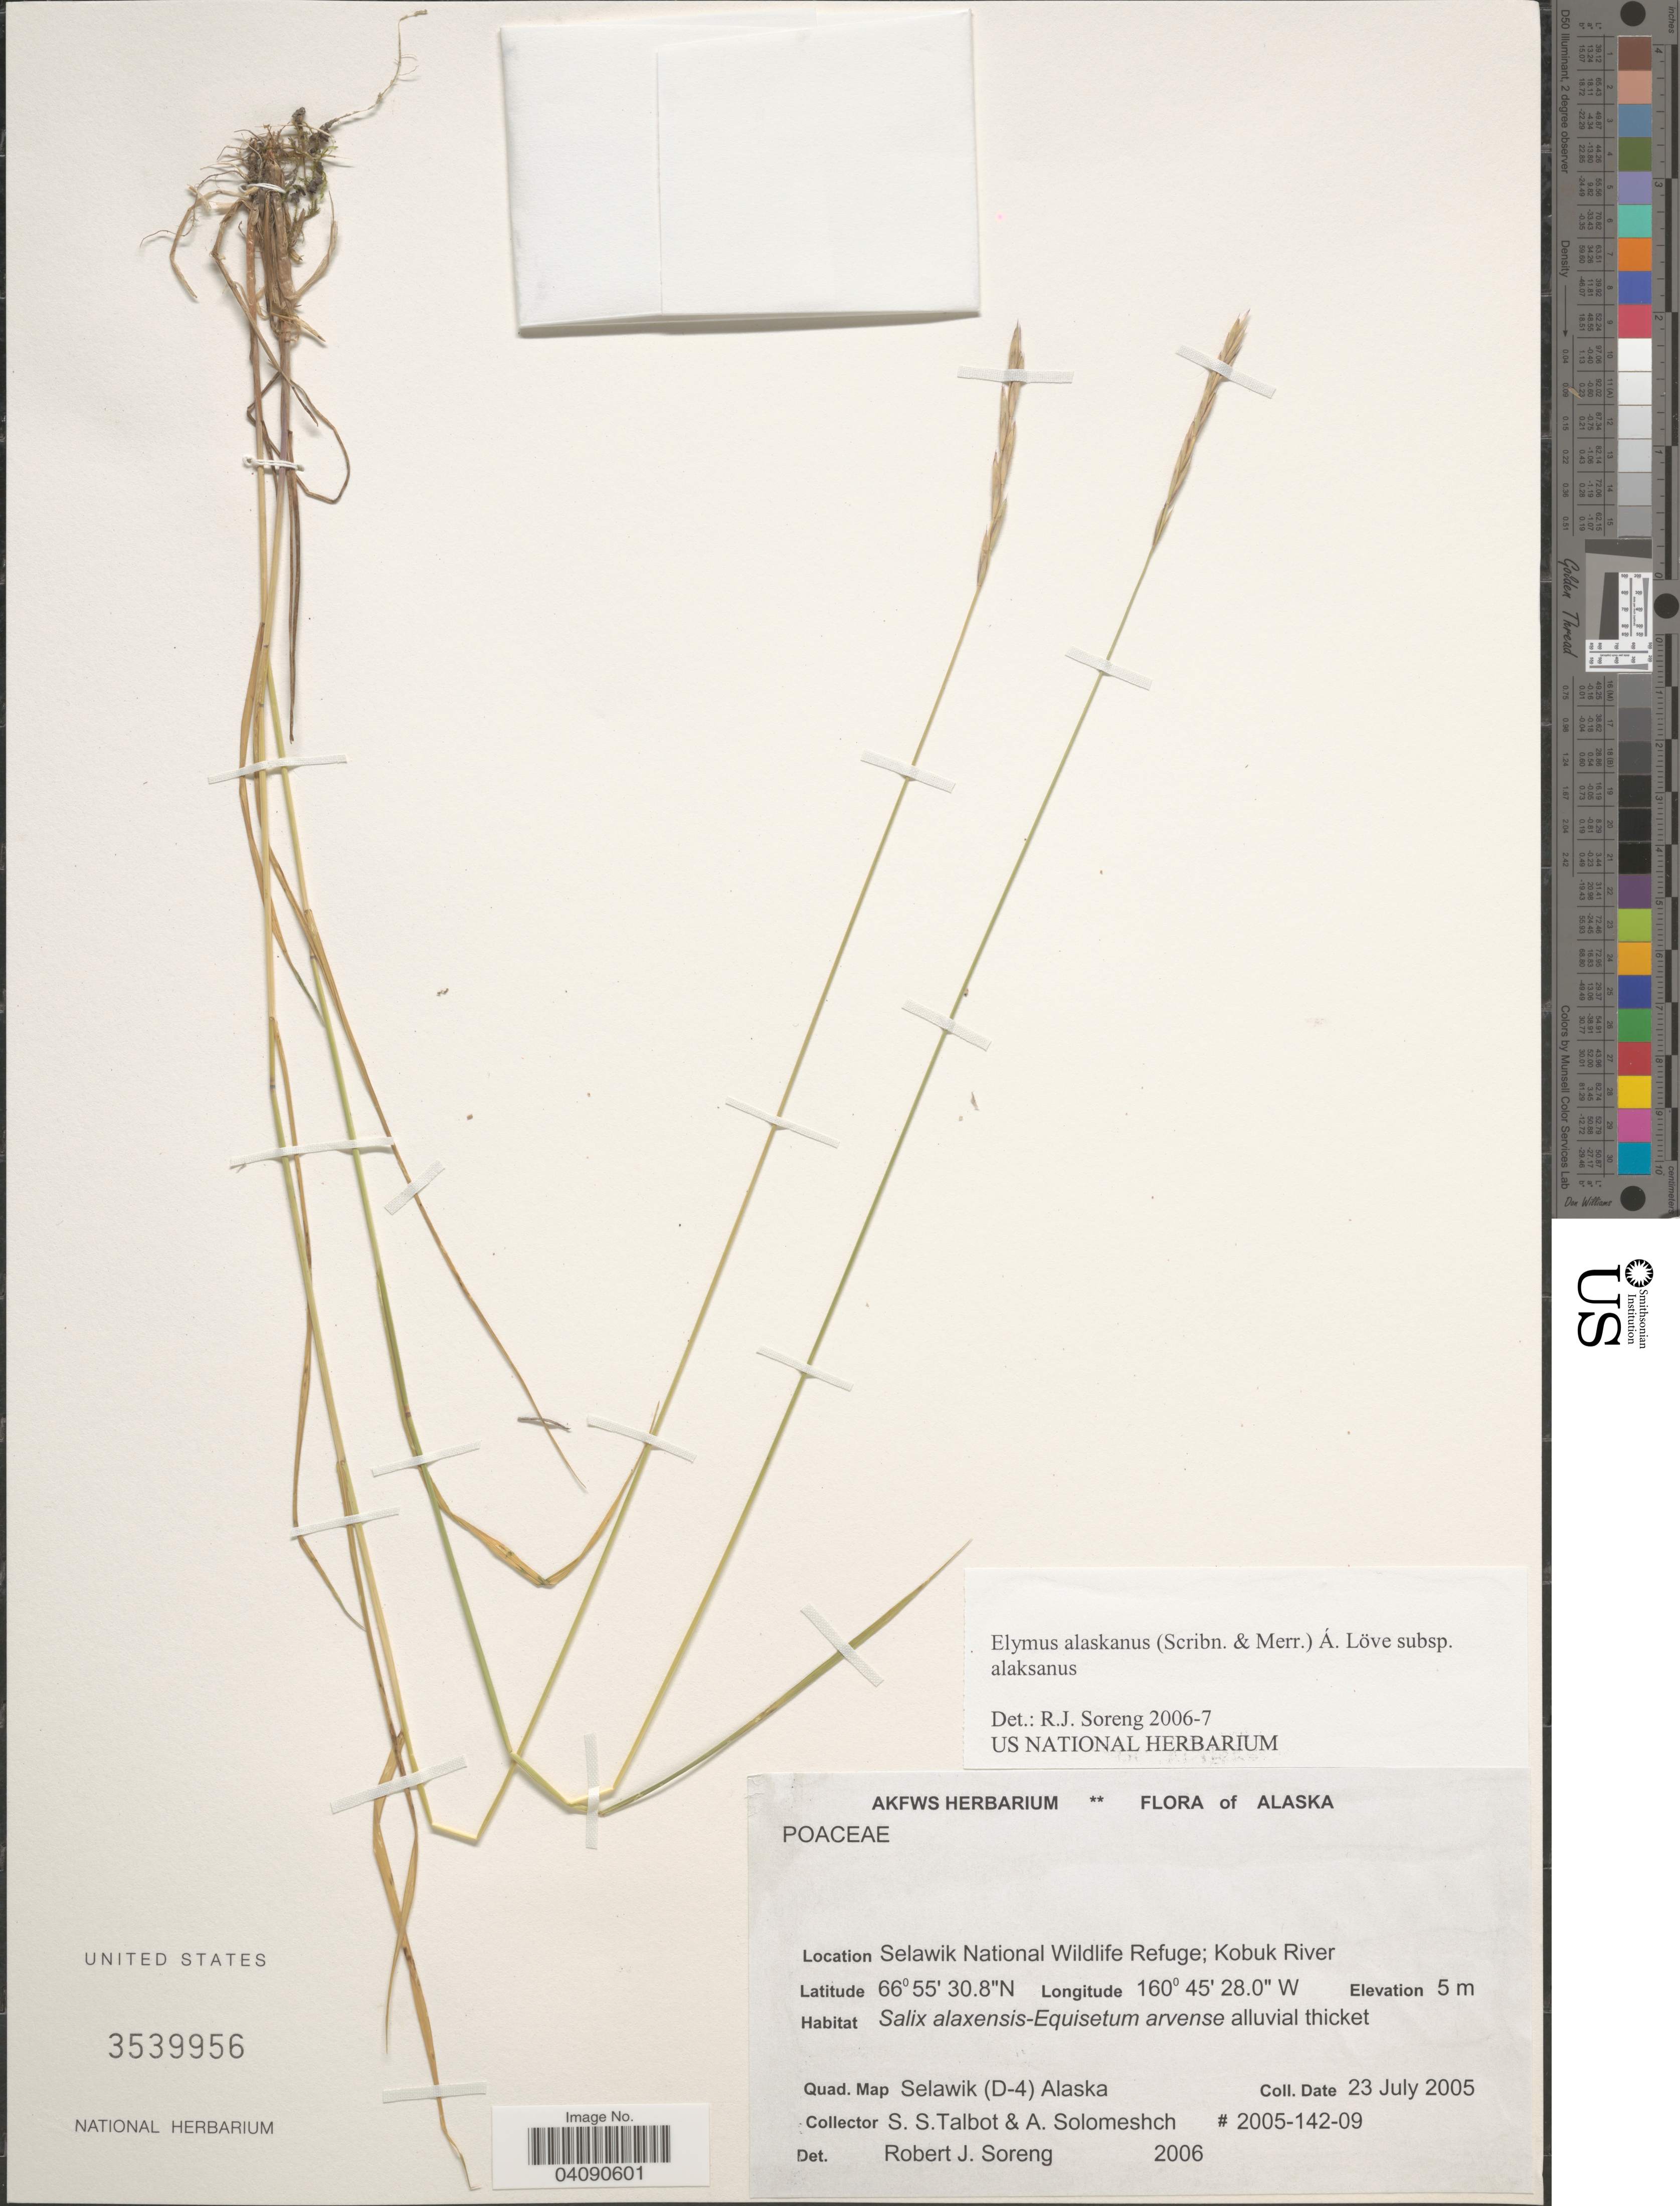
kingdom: Plantae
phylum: Tracheophyta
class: Liliopsida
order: Poales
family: Poaceae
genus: Elymus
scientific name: Elymus alaskanus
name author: (Scribn. & Merr.) Á. Löve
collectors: S. S. Talbot & A. Solomeshch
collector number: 2005-142-09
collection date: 2005-07-23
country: United States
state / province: Alaska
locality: Selawik National Wildlife Refuge; Kobuk River. Quad. Map Selawik (D-4).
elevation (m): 5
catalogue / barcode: US 3539956